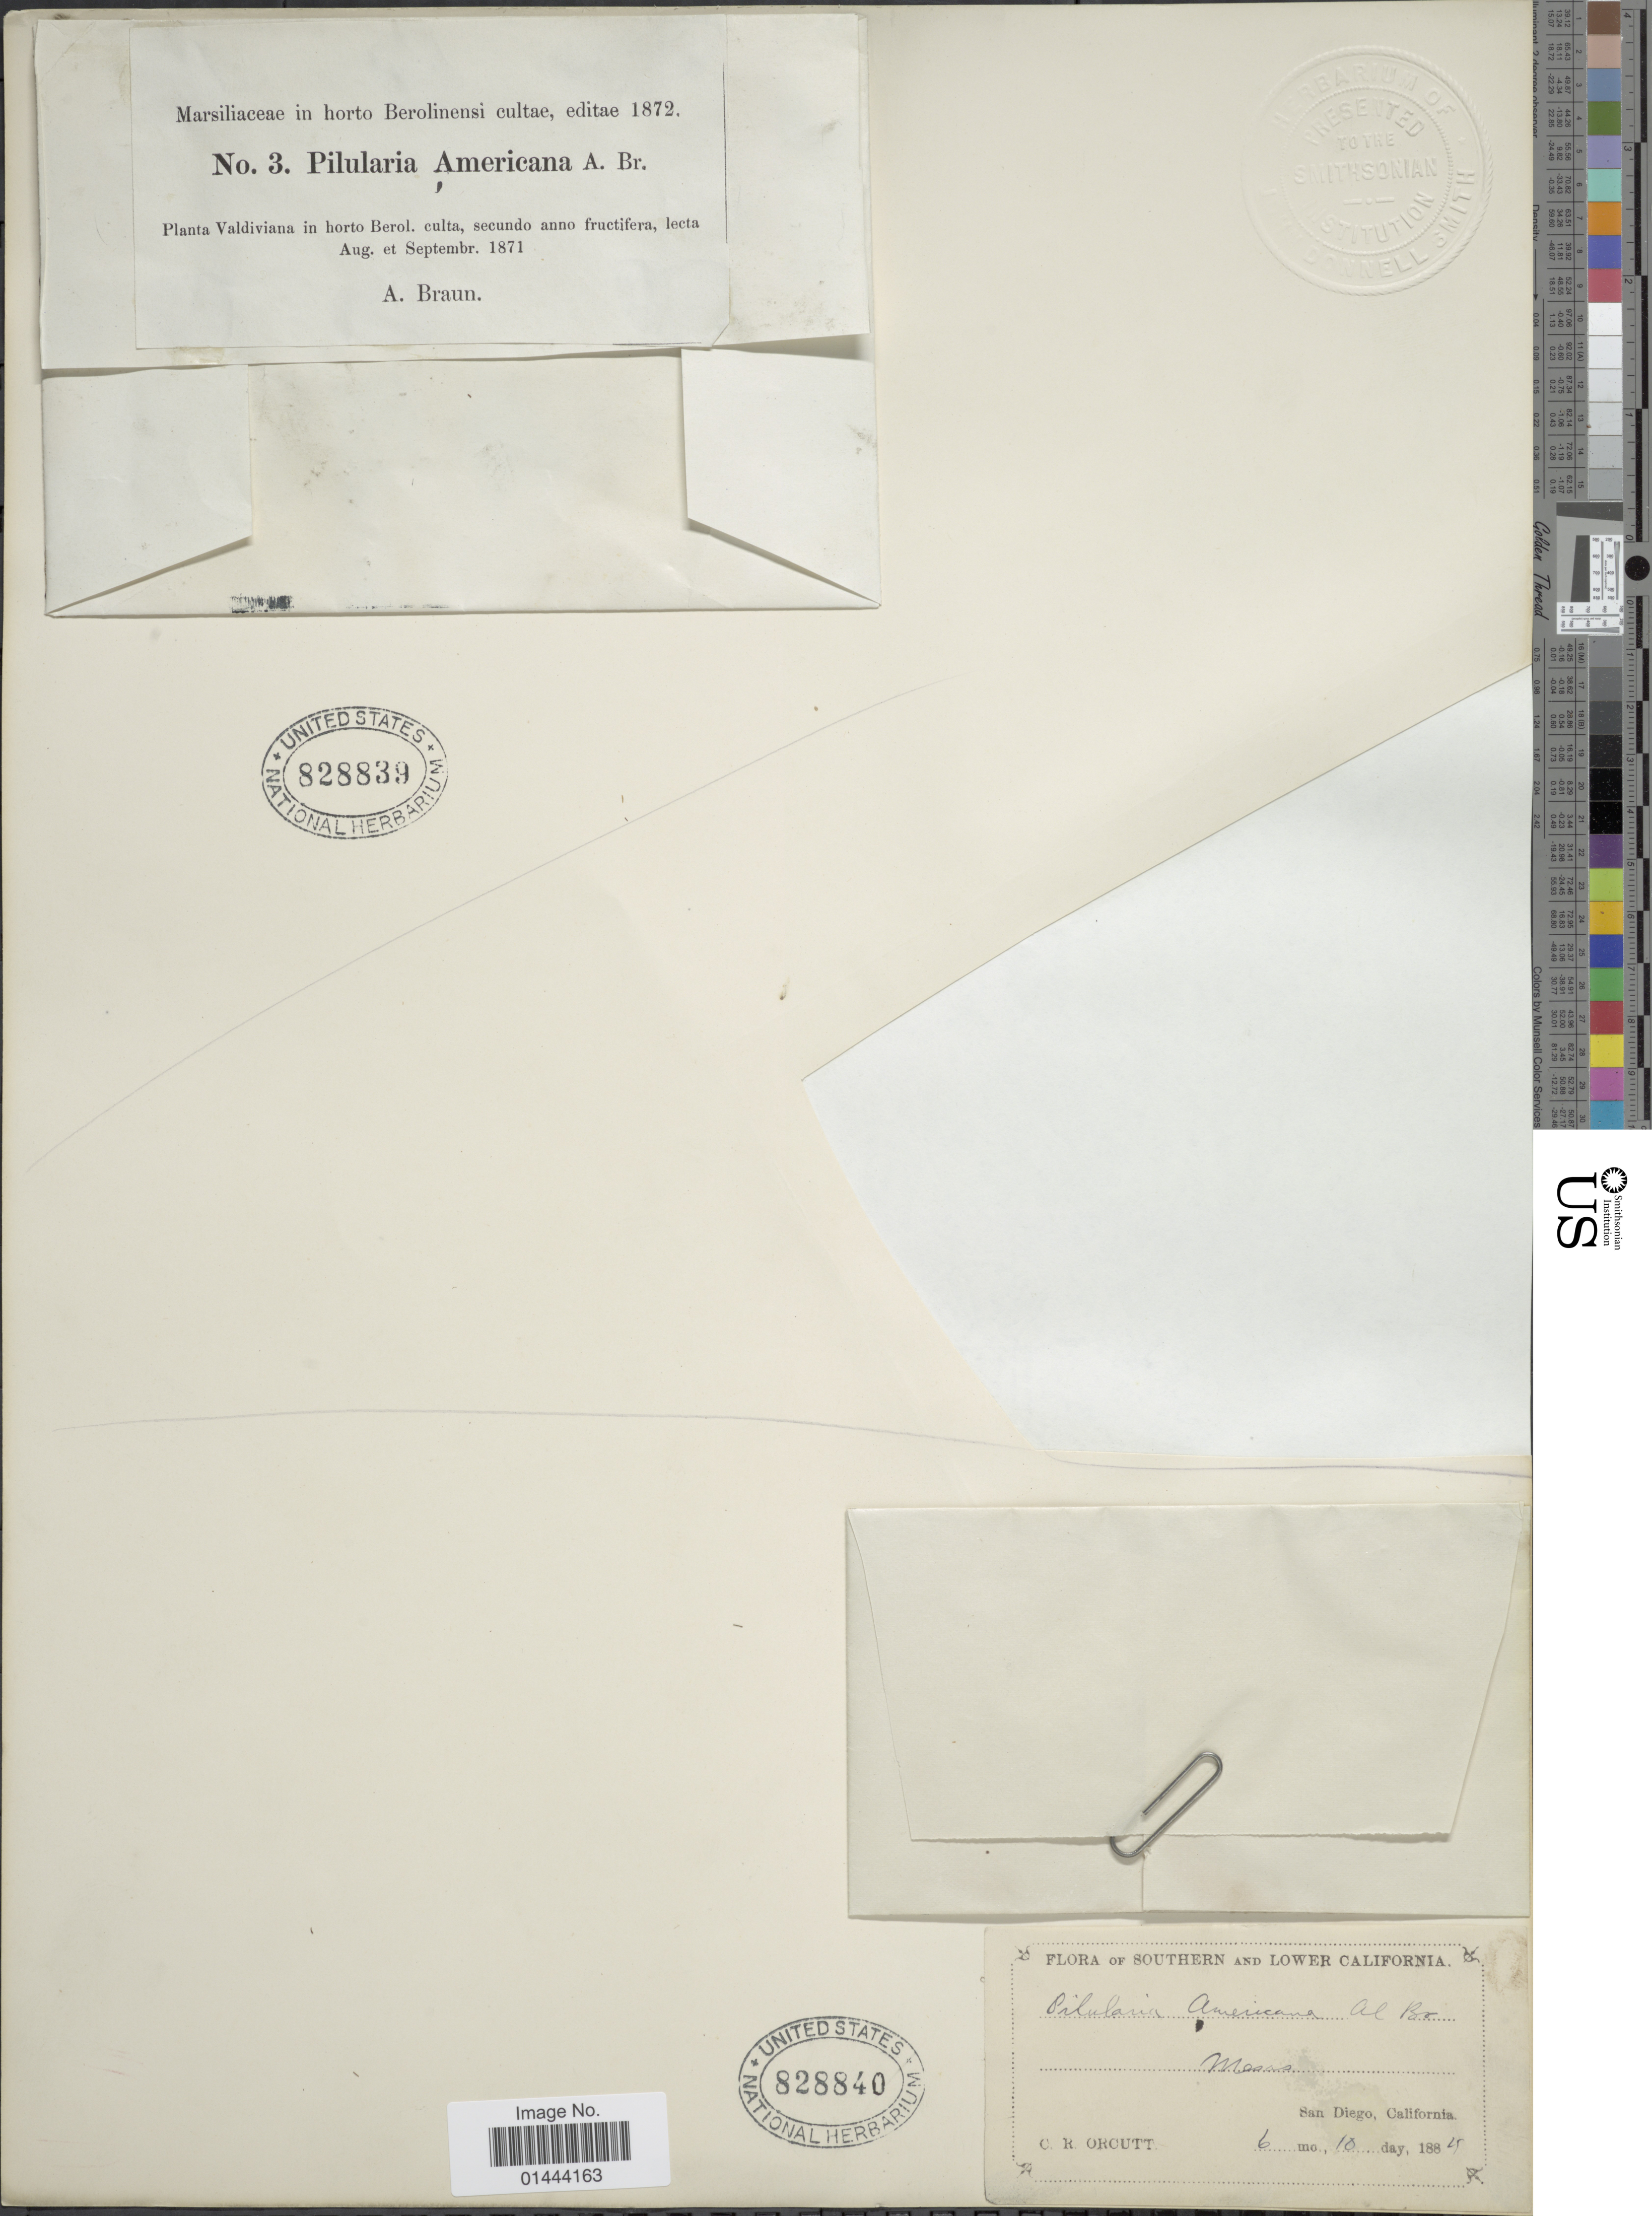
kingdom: Plantae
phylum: Tracheophyta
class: Polypodiopsida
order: Salviniales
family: Marsileaceae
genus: Pilularia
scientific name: Pilularia americana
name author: A. Braun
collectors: C. R. Orcutt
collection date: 1884-06-10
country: United States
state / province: California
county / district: San Diego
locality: San Diego, Mesas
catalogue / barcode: US 828840-2